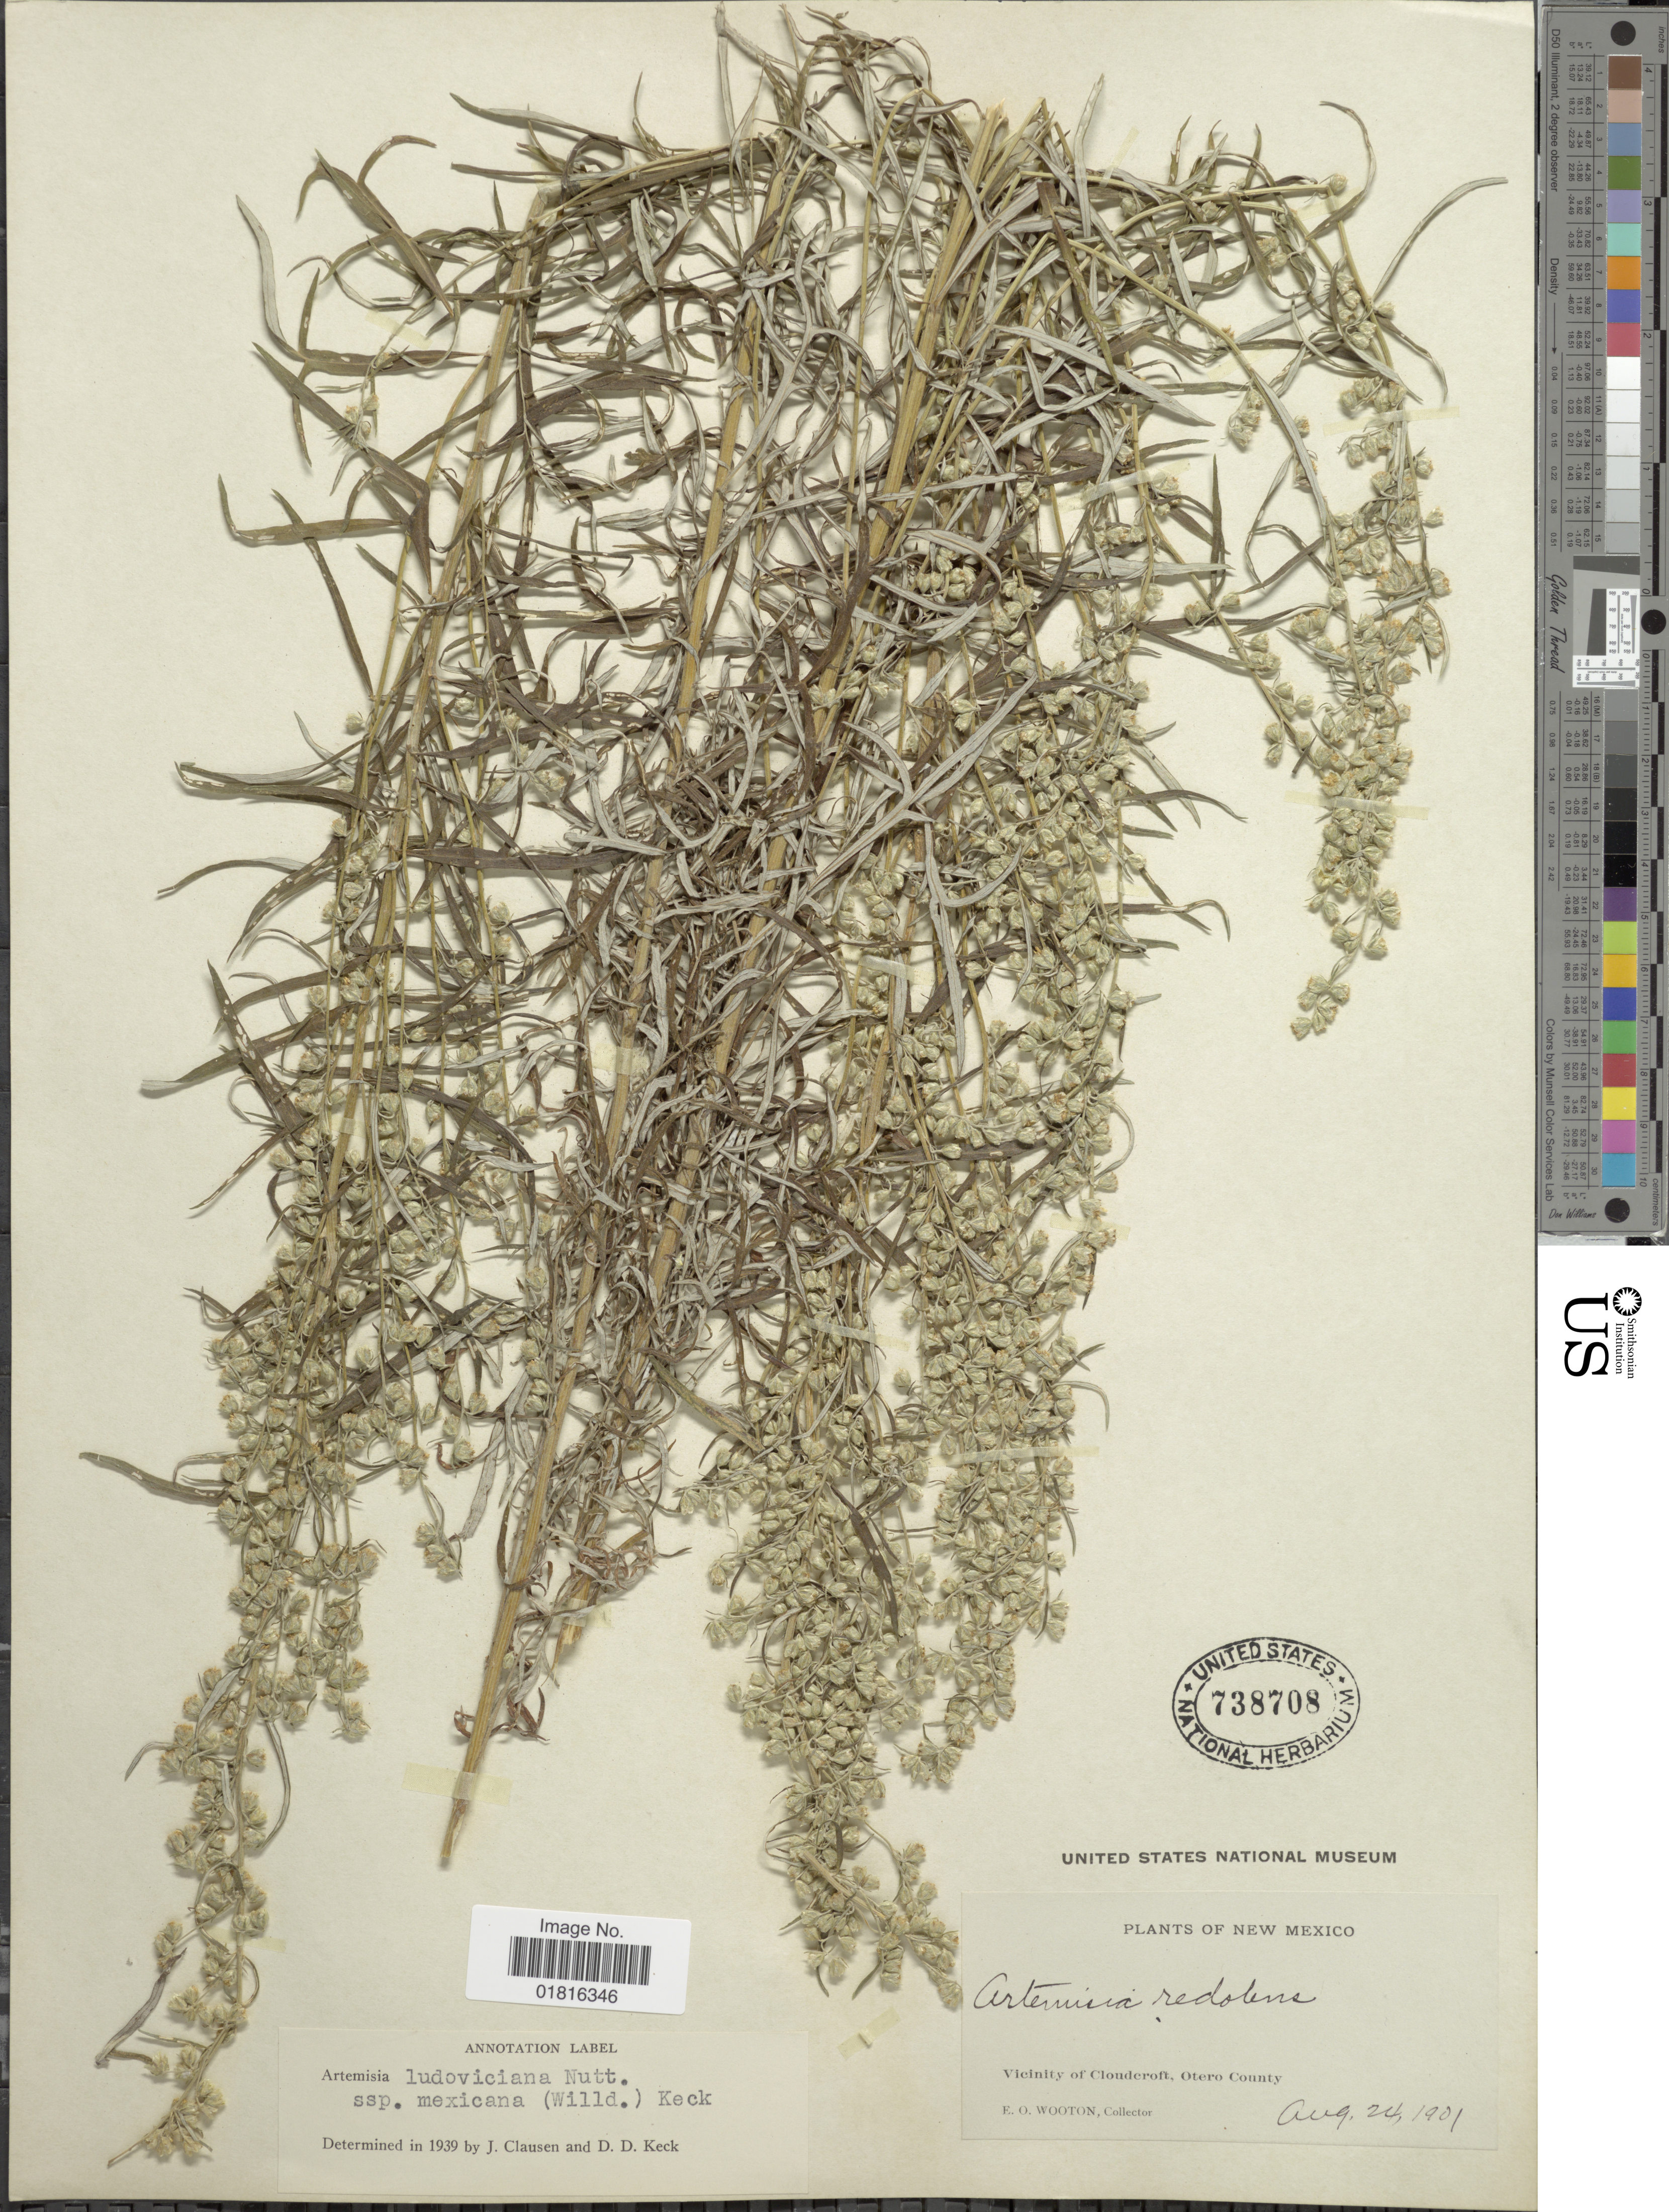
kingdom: Plantae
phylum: Tracheophyta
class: Magnoliopsida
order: Asterales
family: Asteraceae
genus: Artemisia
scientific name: Artemisia ludoviciana subsp. mexicana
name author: (Willd. ex Spreng.) D.D. Keck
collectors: E. O. Wooton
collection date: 1901-08-24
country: United States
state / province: New Mexico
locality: Vicinity of Cloudcroft, Otero County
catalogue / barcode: US 738708